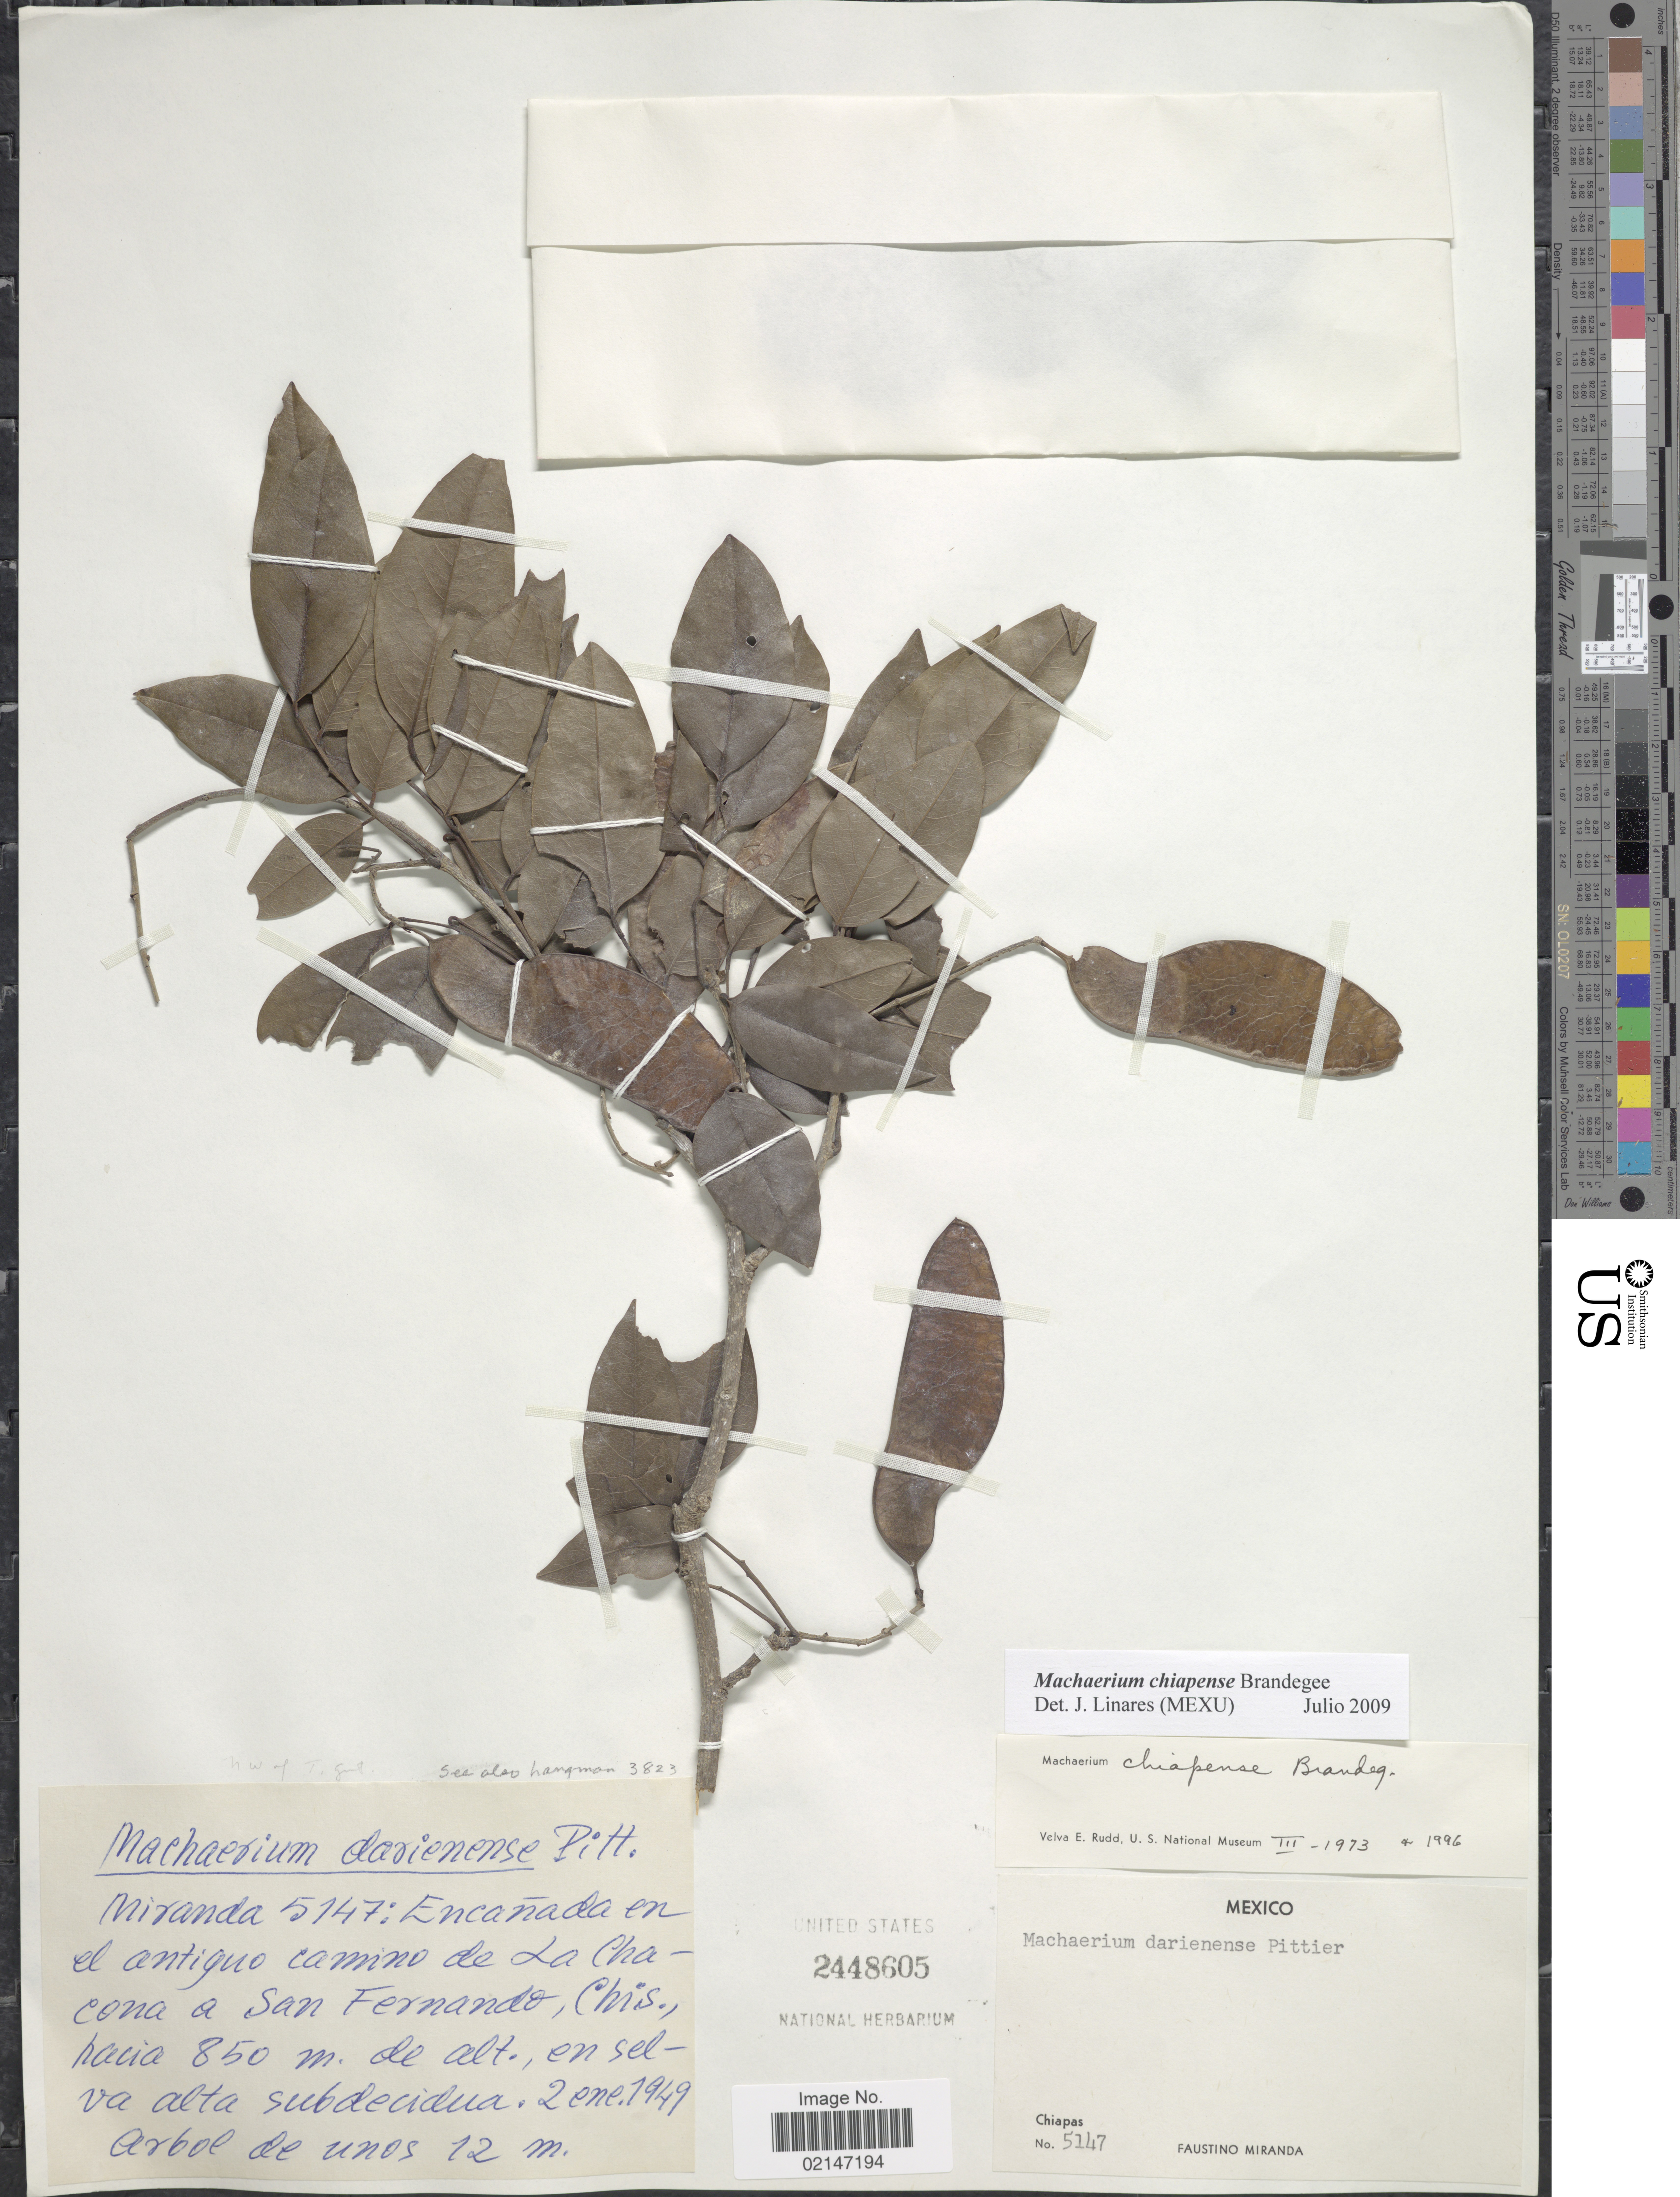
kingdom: Plantae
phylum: Tracheophyta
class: Magnoliopsida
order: Fabales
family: Fabaceae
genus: Machaerium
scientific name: Machaerium chiapense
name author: T.S. Brandg.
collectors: F. Miranda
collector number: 5147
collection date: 1949-01-02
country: Mexico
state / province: Chiapas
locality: Encañada en el antiguo camino de La Chacona a San Fernando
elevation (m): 850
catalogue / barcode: US 2448605